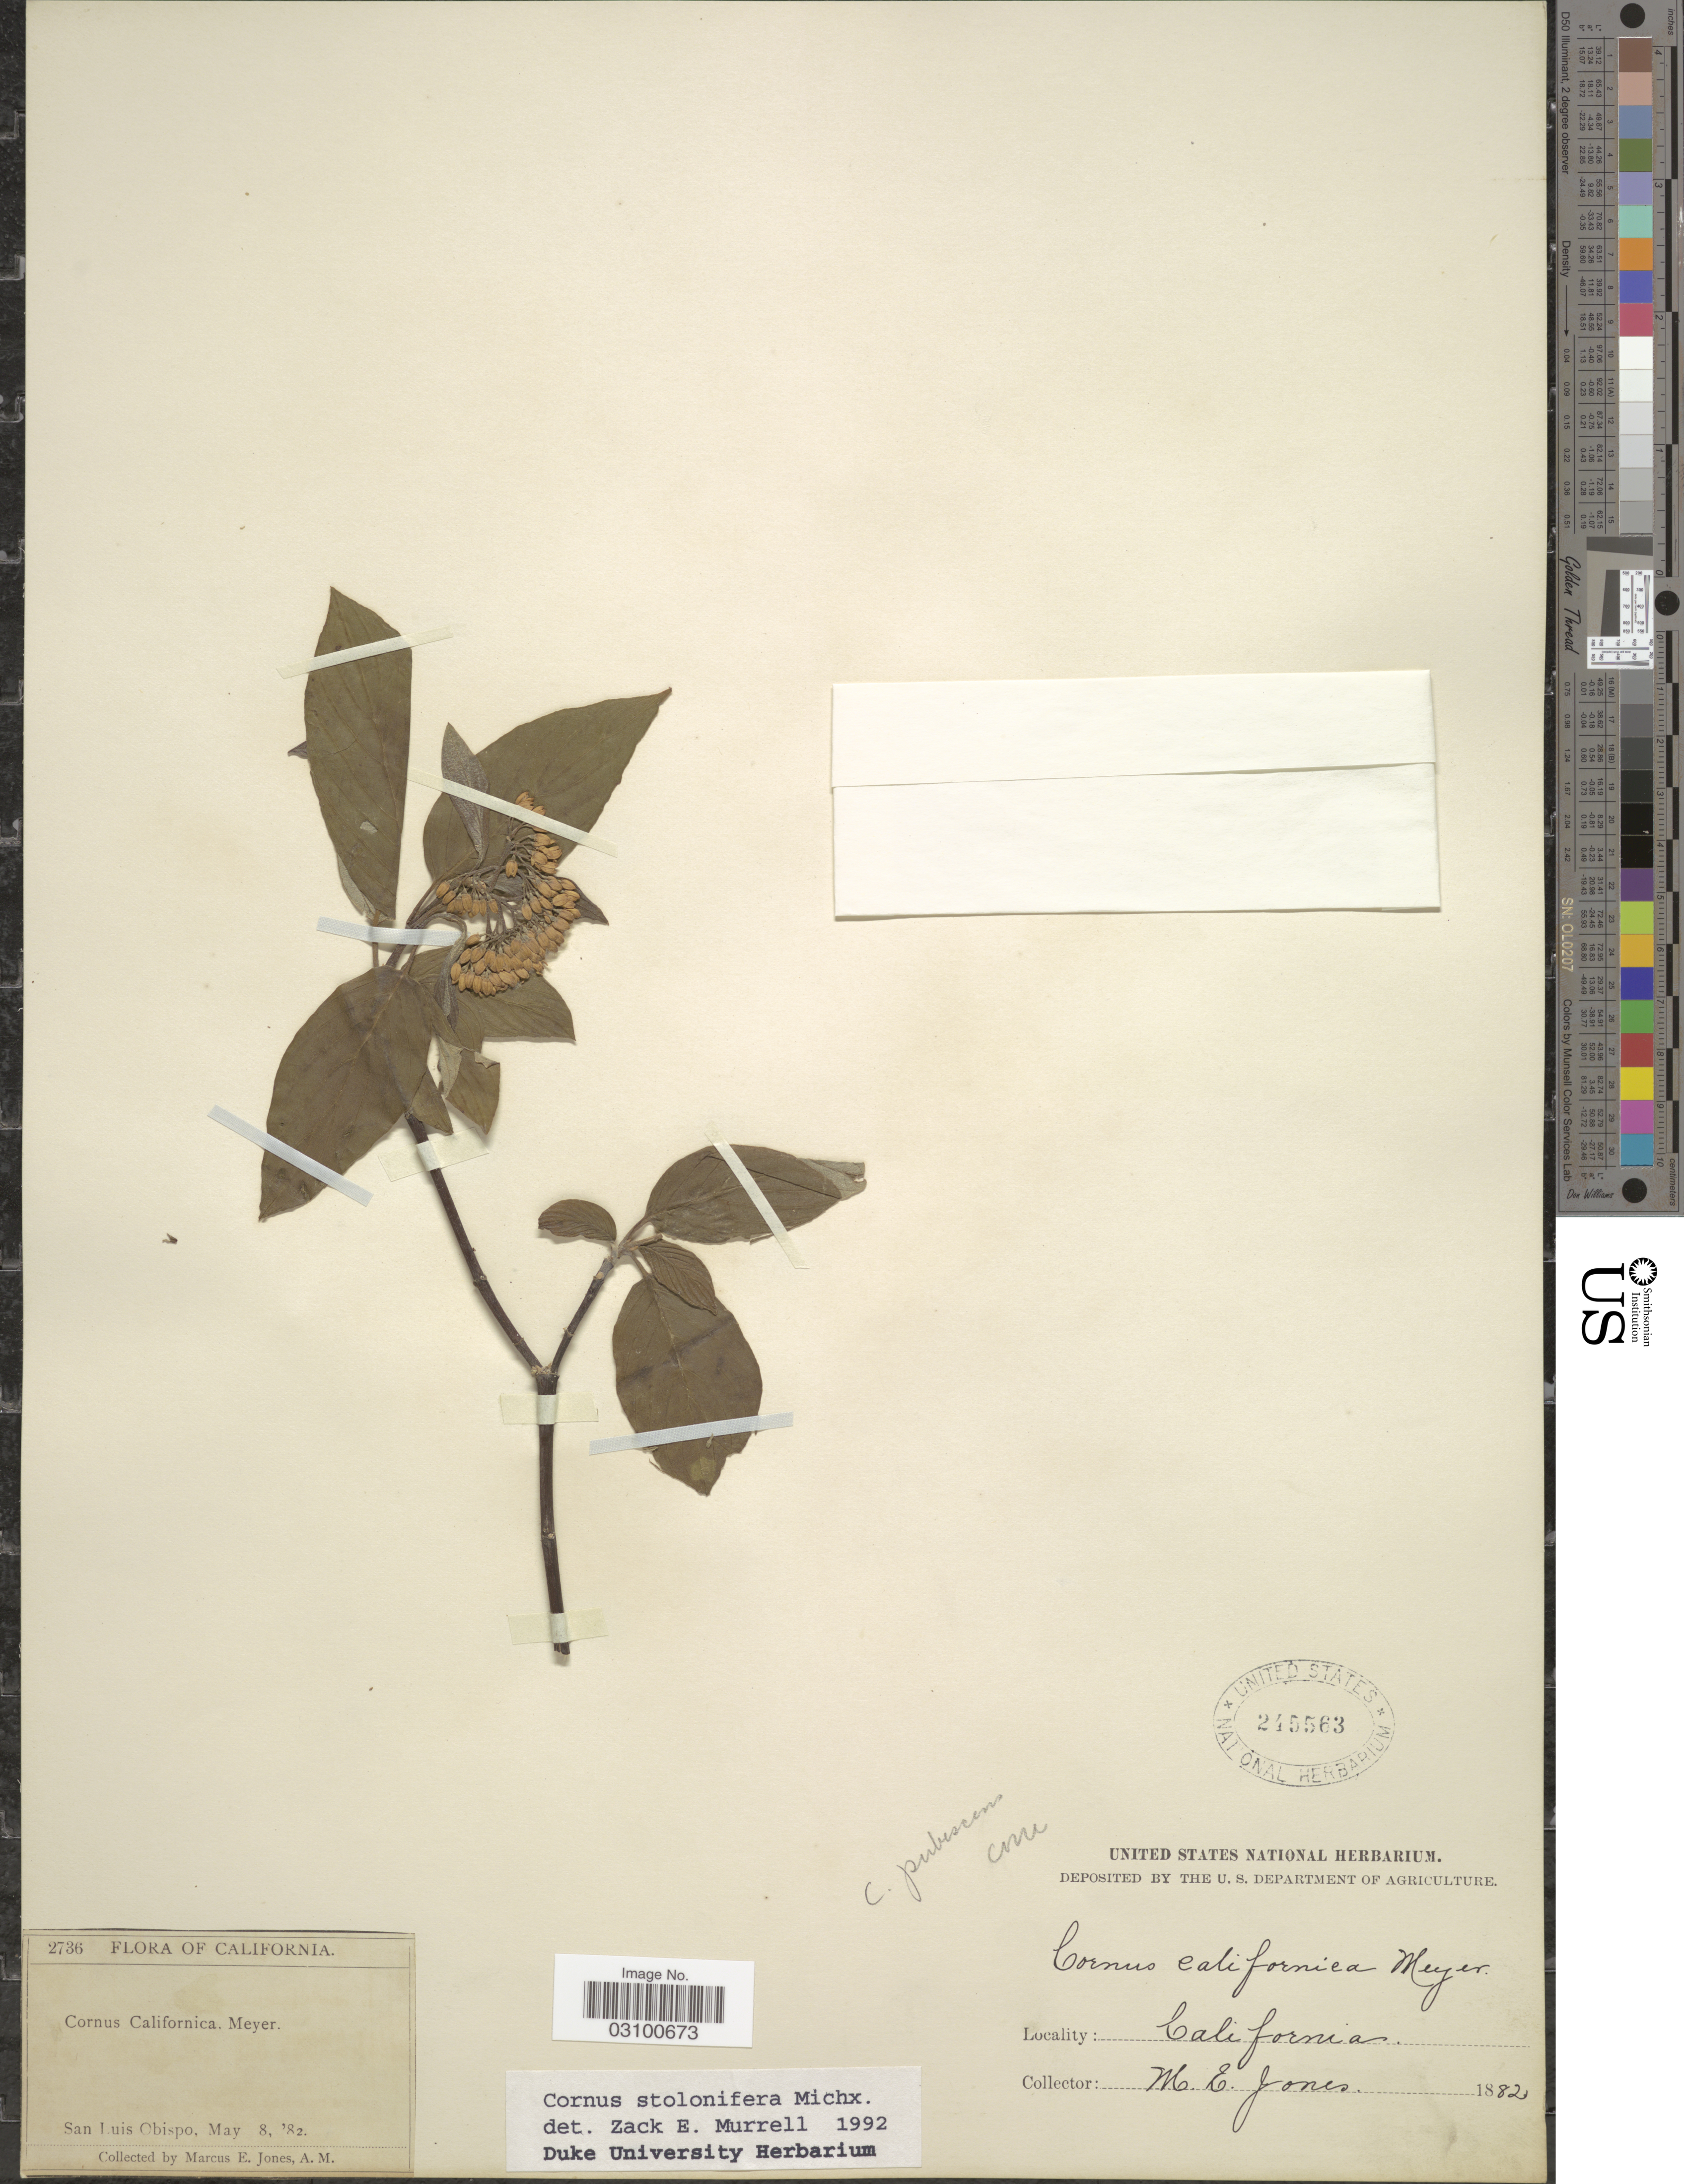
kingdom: Plantae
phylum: Tracheophyta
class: Magnoliopsida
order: Cornales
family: Cornaceae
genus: Cornus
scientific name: Cornus sericea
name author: L.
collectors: M. E. Jones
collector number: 2736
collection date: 1882-05-08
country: United States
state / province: California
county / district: San Luis Obispo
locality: San Luis Obispo.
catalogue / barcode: US 245563